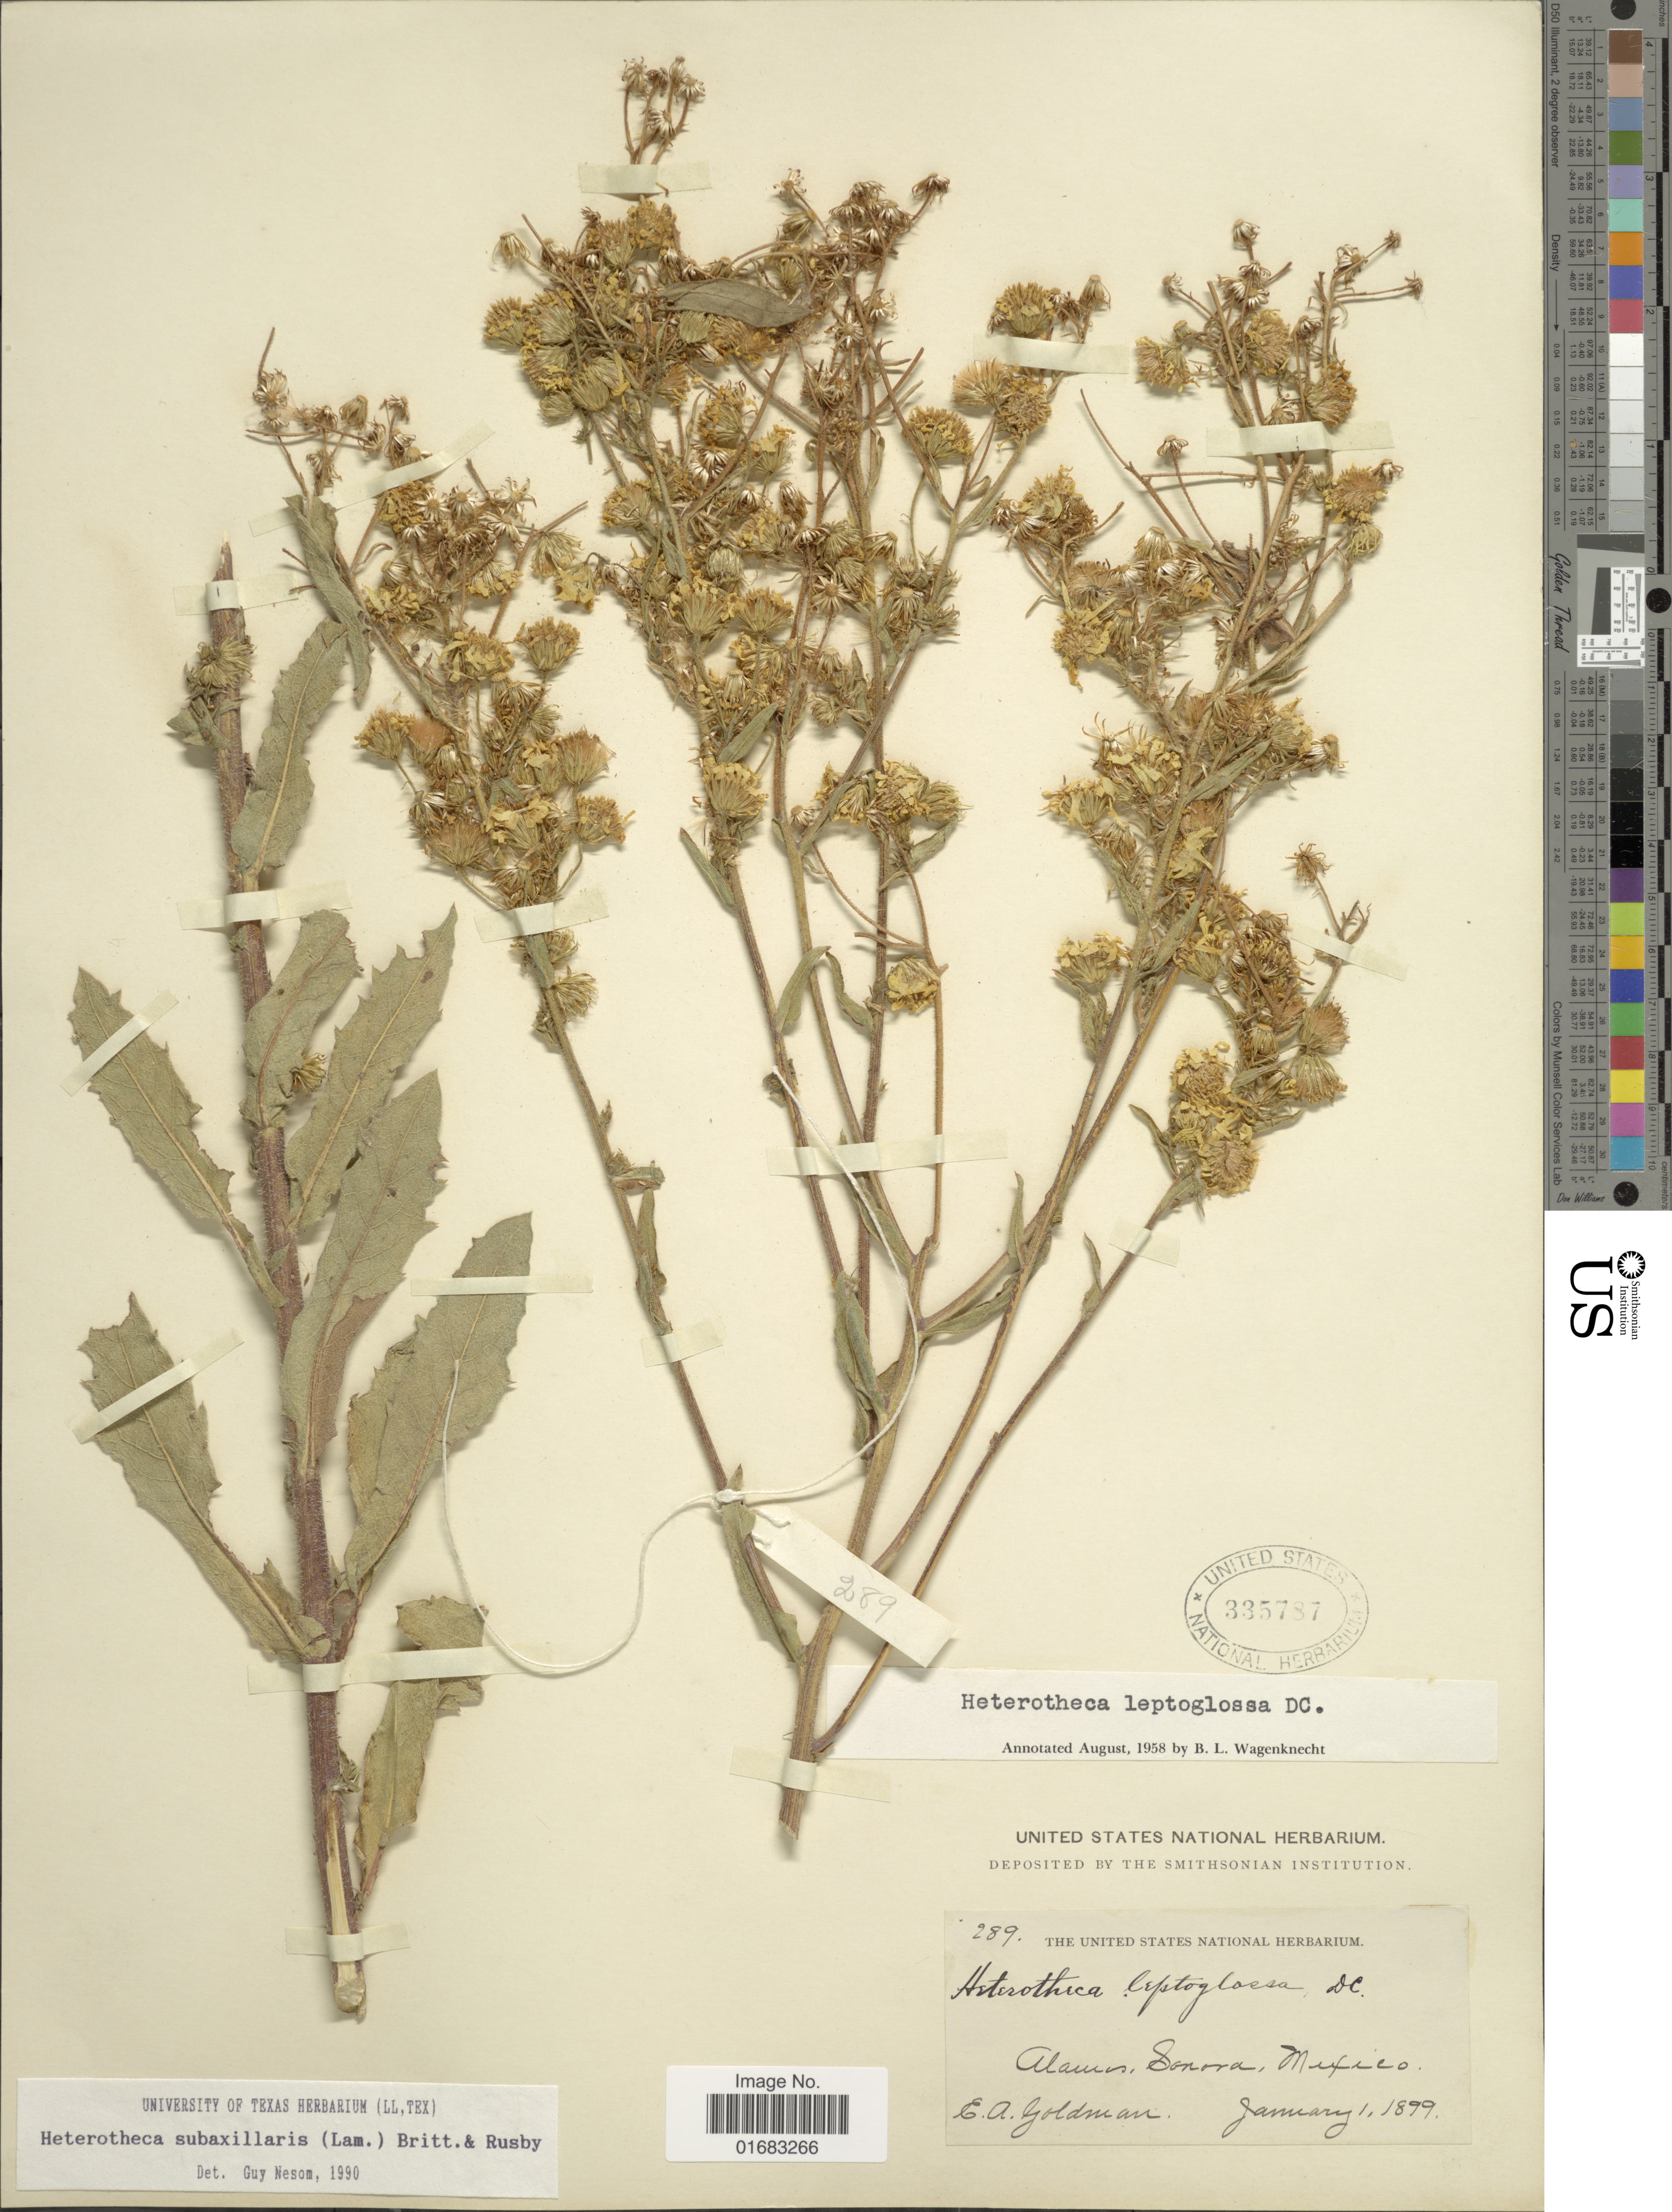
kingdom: Plantae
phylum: Tracheophyta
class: Magnoliopsida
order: Asterales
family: Asteraceae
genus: Heterotheca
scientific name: Heterotheca subaxillaris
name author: (Lam.) Britton & Rusby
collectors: E. A. Goldman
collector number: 289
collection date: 1899-01-01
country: Mexico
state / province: Sonora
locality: Alamos, Sonora, Mexico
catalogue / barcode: US 335787